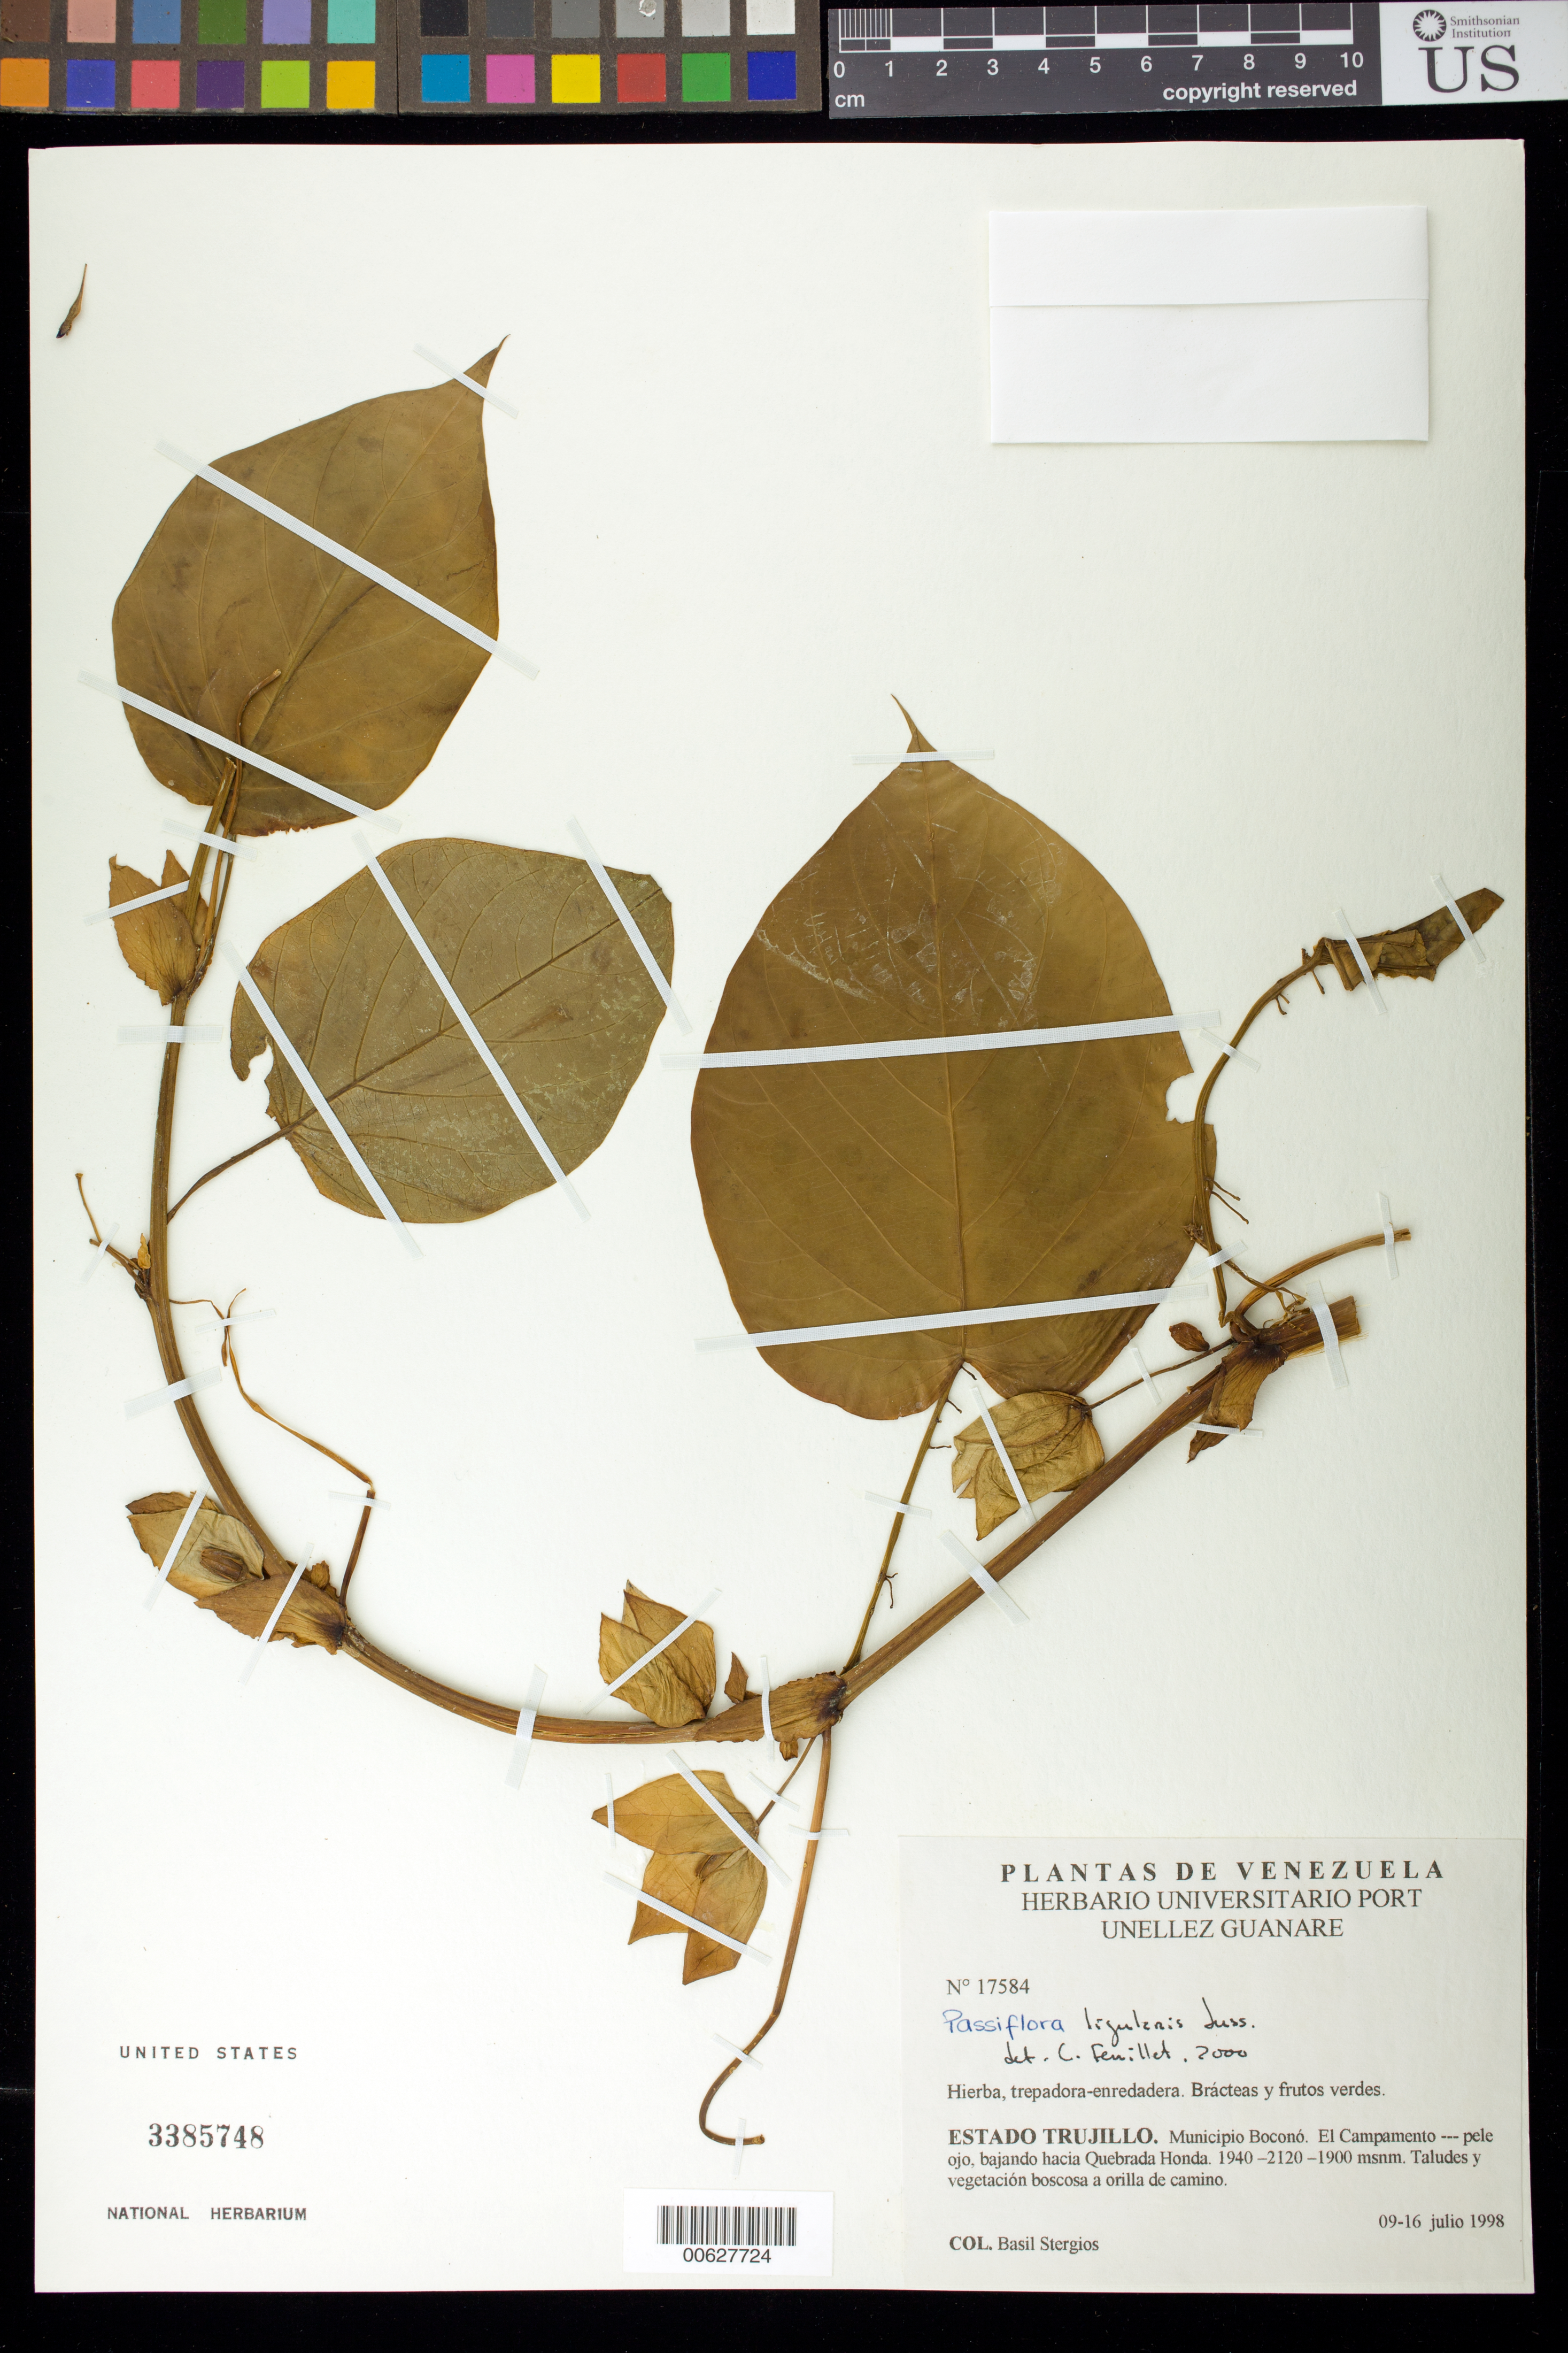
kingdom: Plantae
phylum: Tracheophyta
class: Magnoliopsida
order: Malpighiales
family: Passifloraceae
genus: Passiflora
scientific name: Passiflora ligularis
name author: Juss.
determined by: Feuillet, C.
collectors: B. G. Stergios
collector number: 17584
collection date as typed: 09 Jul 1998 to 16 Jul 1998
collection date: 1998-07-09/1998-07-16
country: Venezuela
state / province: Trujillo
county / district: Boconó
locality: Parque Nacional Guaramacal, El campamento-pele ojo, bajando hacia Quebrada Honda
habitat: Taludes y vegetación boscosa a orilla de camino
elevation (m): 1900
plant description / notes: MO, PORT, US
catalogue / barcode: US 3385748